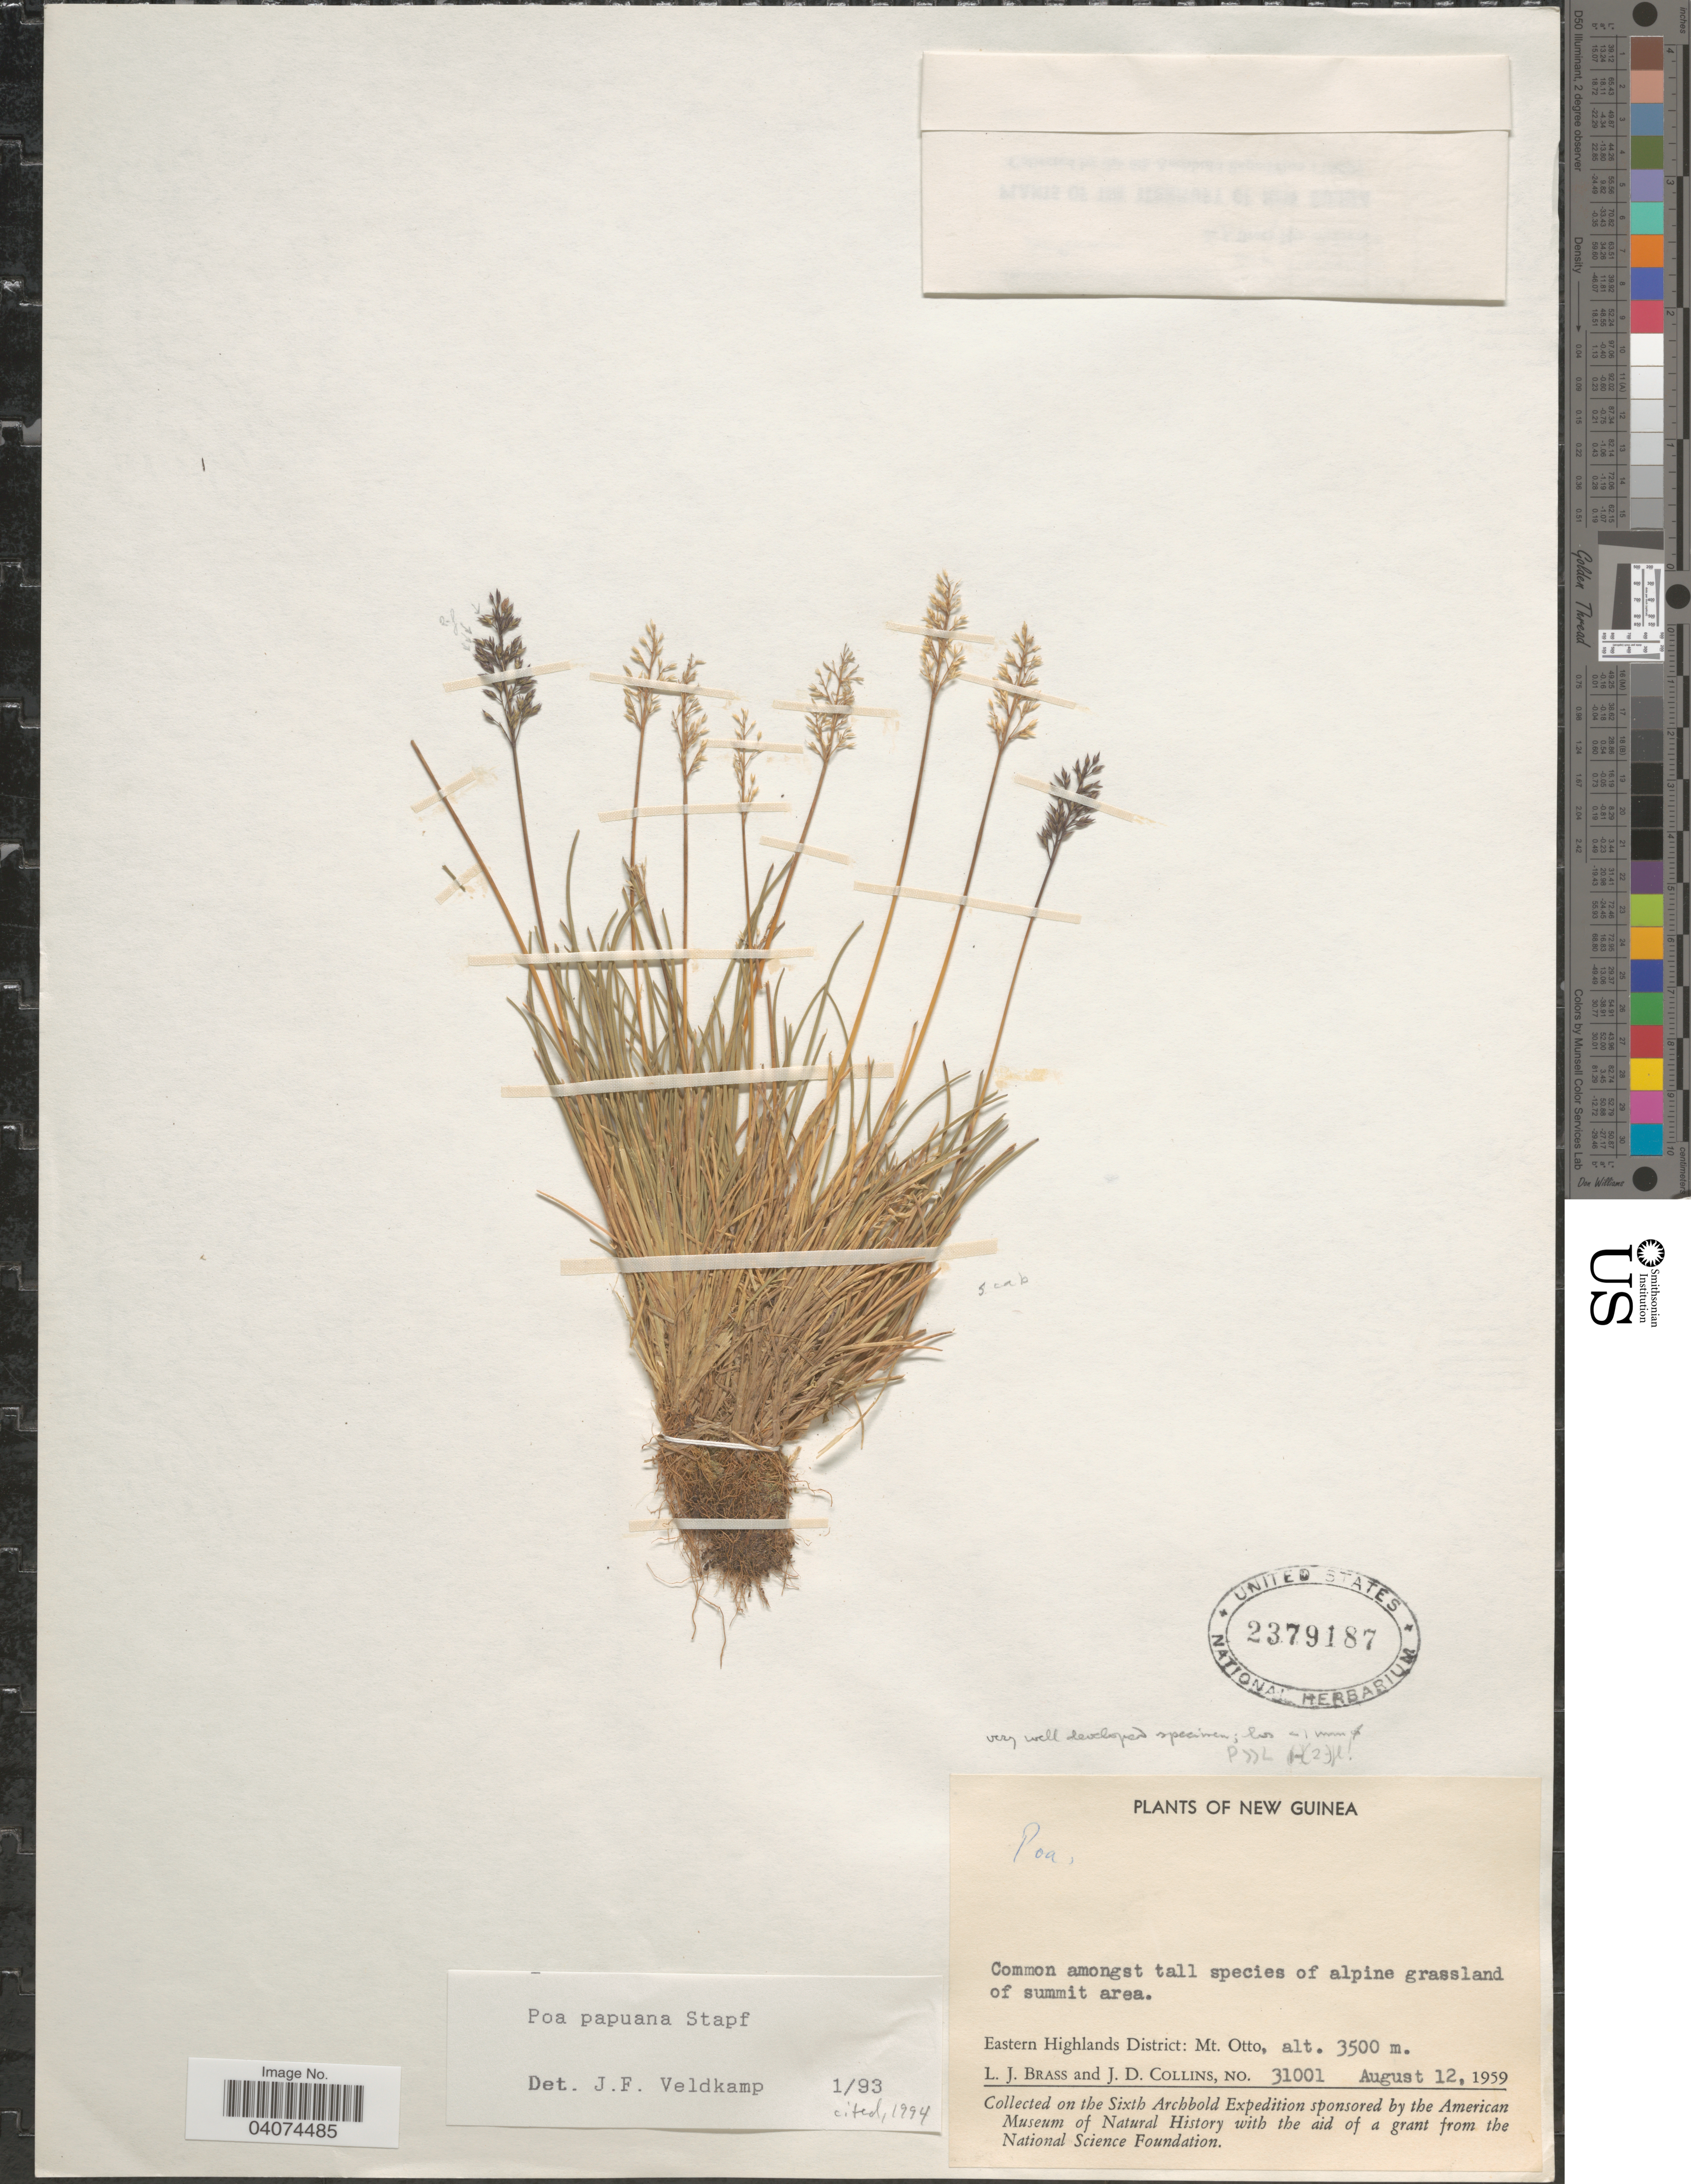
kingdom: Plantae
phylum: Tracheophyta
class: Liliopsida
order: Poales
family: Poaceae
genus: Poa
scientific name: Poa papuana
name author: Stapf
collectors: L. J. Brass & J. Collins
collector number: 31001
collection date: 1959-08-12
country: Papua New Guinea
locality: New Guinea. Common amongst tall species of alpine grassland of summit area. Eastern Highlands District: Mt. Otto. The Sixth Archbold Expedition.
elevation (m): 3500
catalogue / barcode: US 2379187